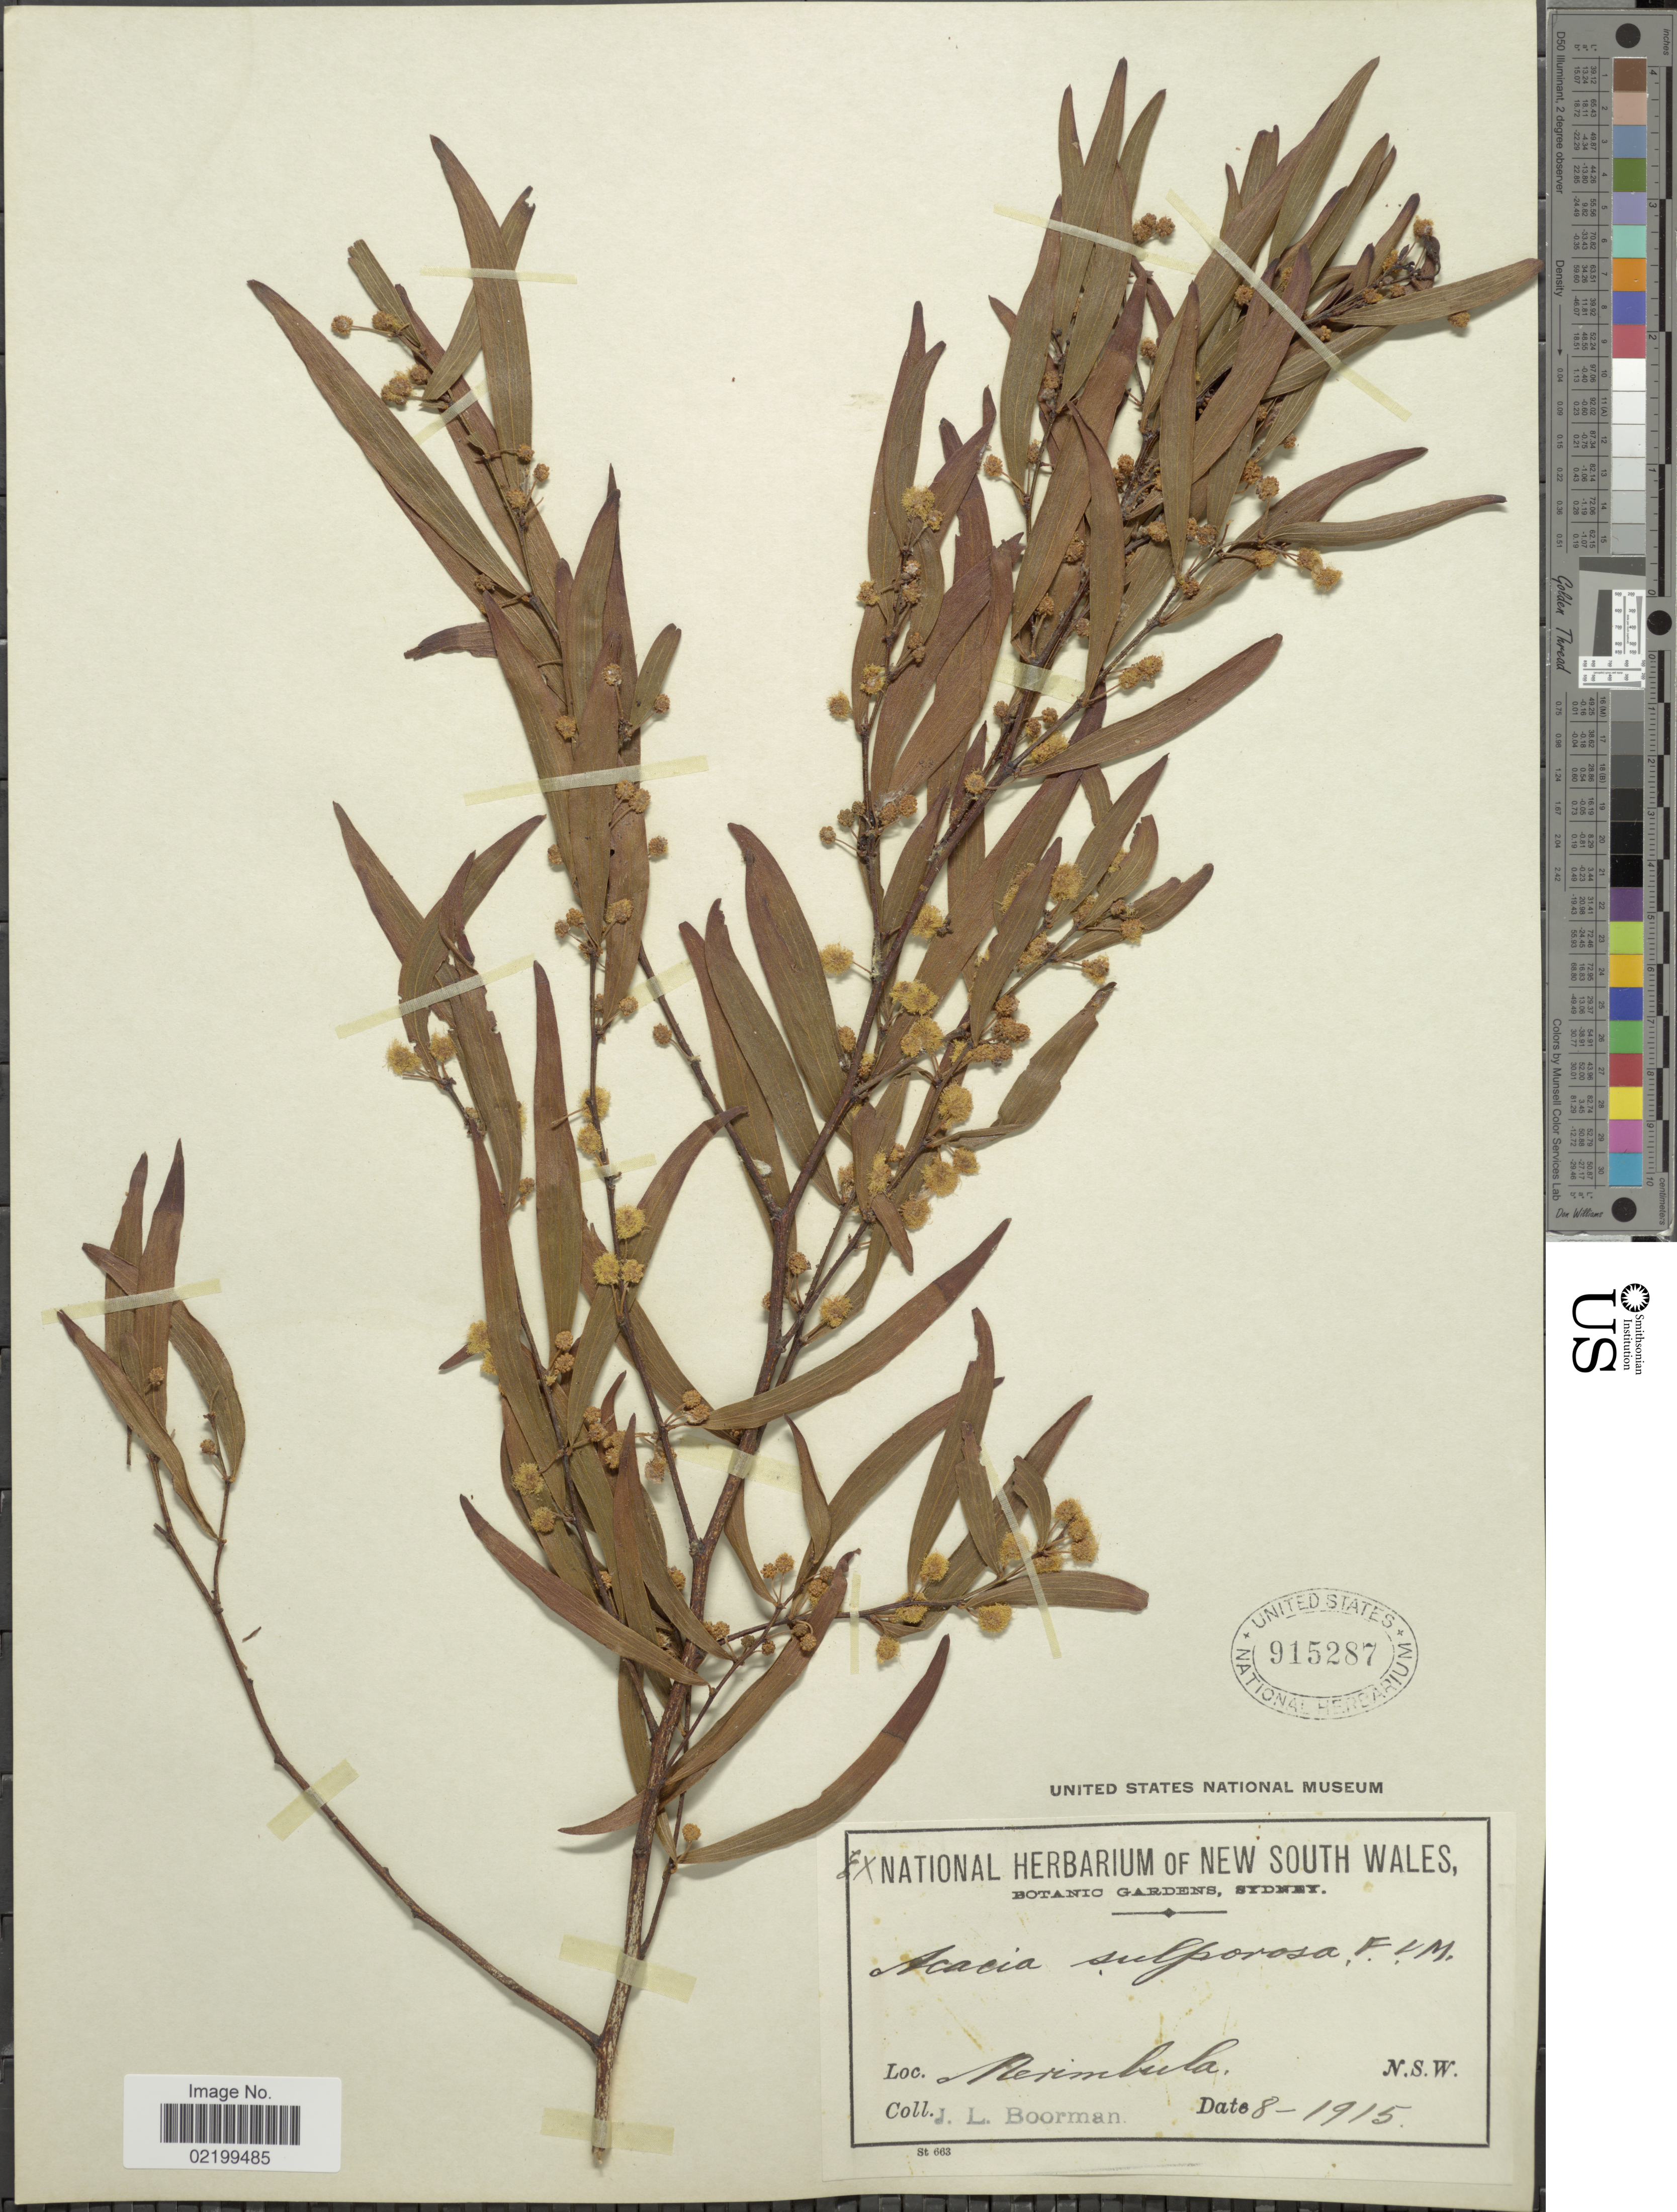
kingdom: Plantae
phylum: Tracheophyta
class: Magnoliopsida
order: Fabales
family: Fabaceae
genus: Acacia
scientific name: Acacia subporosa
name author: F. Muell.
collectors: J. Boorman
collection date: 1915-08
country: Australia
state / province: New South Wales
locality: Merimbula N.S.W.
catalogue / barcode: US 915287